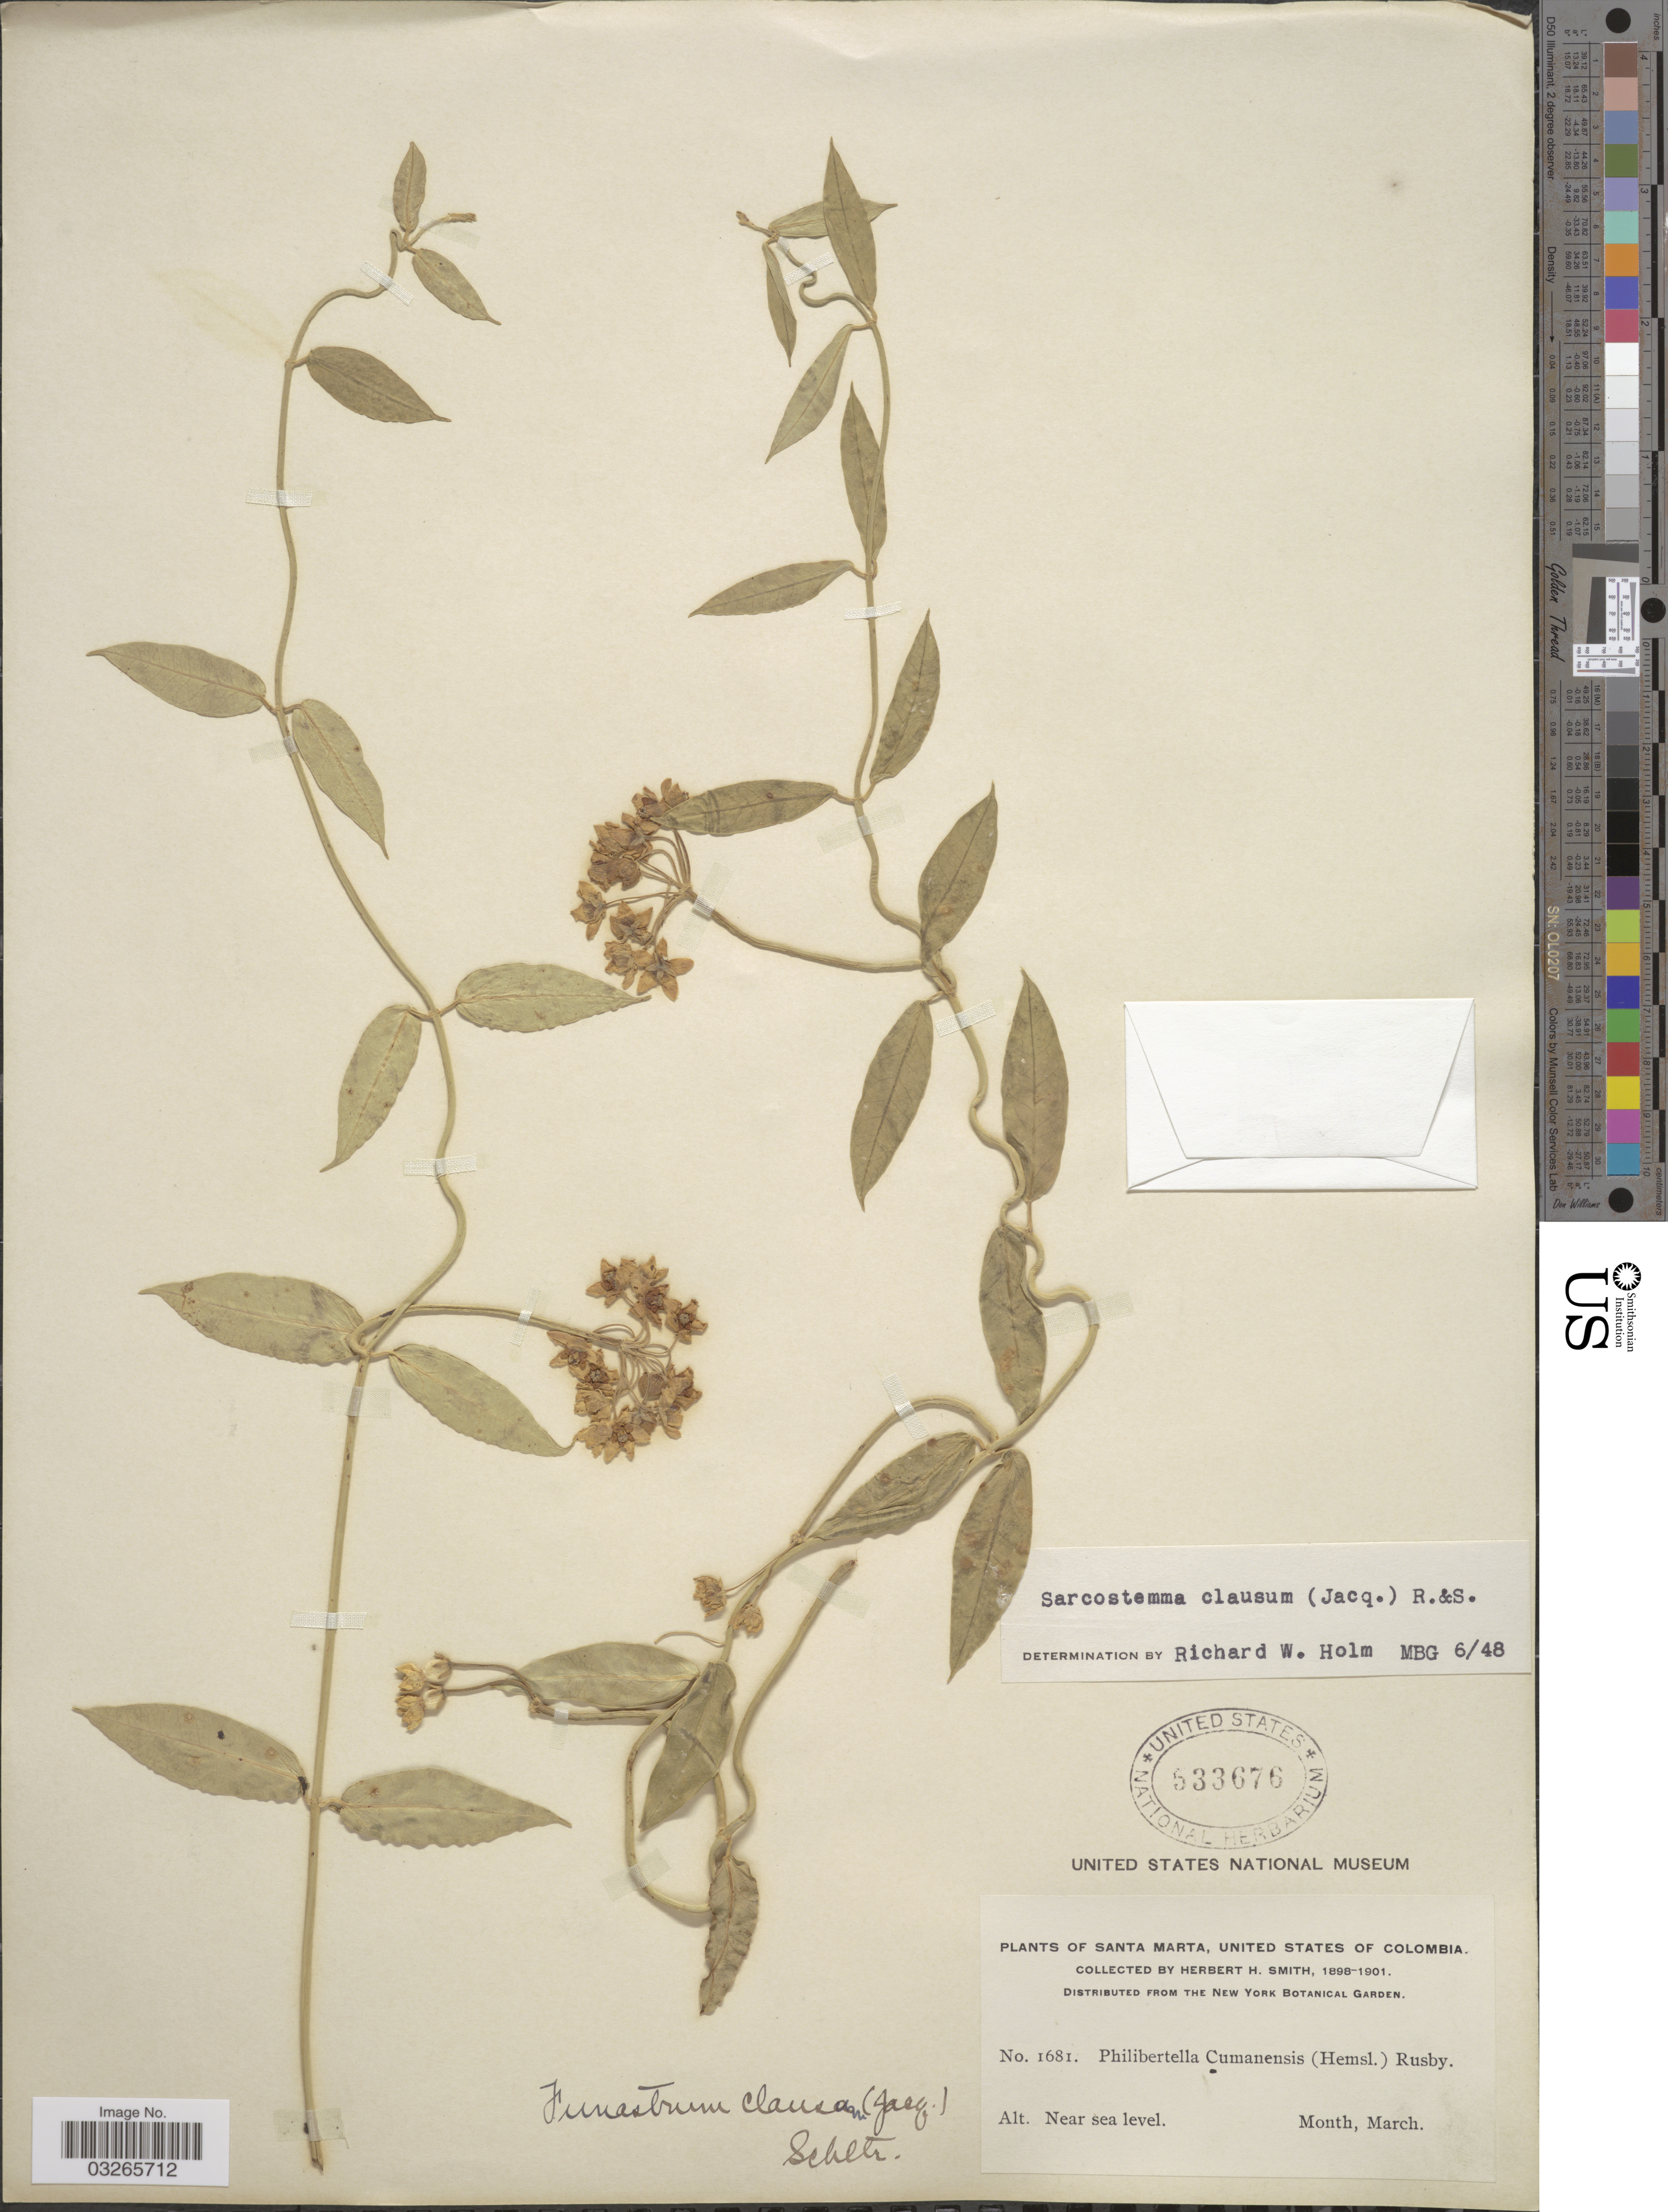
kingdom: Plantae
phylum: Tracheophyta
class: Magnoliopsida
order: Gentianales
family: Apocynaceae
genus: Sarcostemma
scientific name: Sarcostemma clausum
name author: (Jacq.) Schult.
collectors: Herbert H. Smith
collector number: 1681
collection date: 1898-03/1901-03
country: Colombia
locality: Santa Marta, United States of Colombia.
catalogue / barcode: US 533676